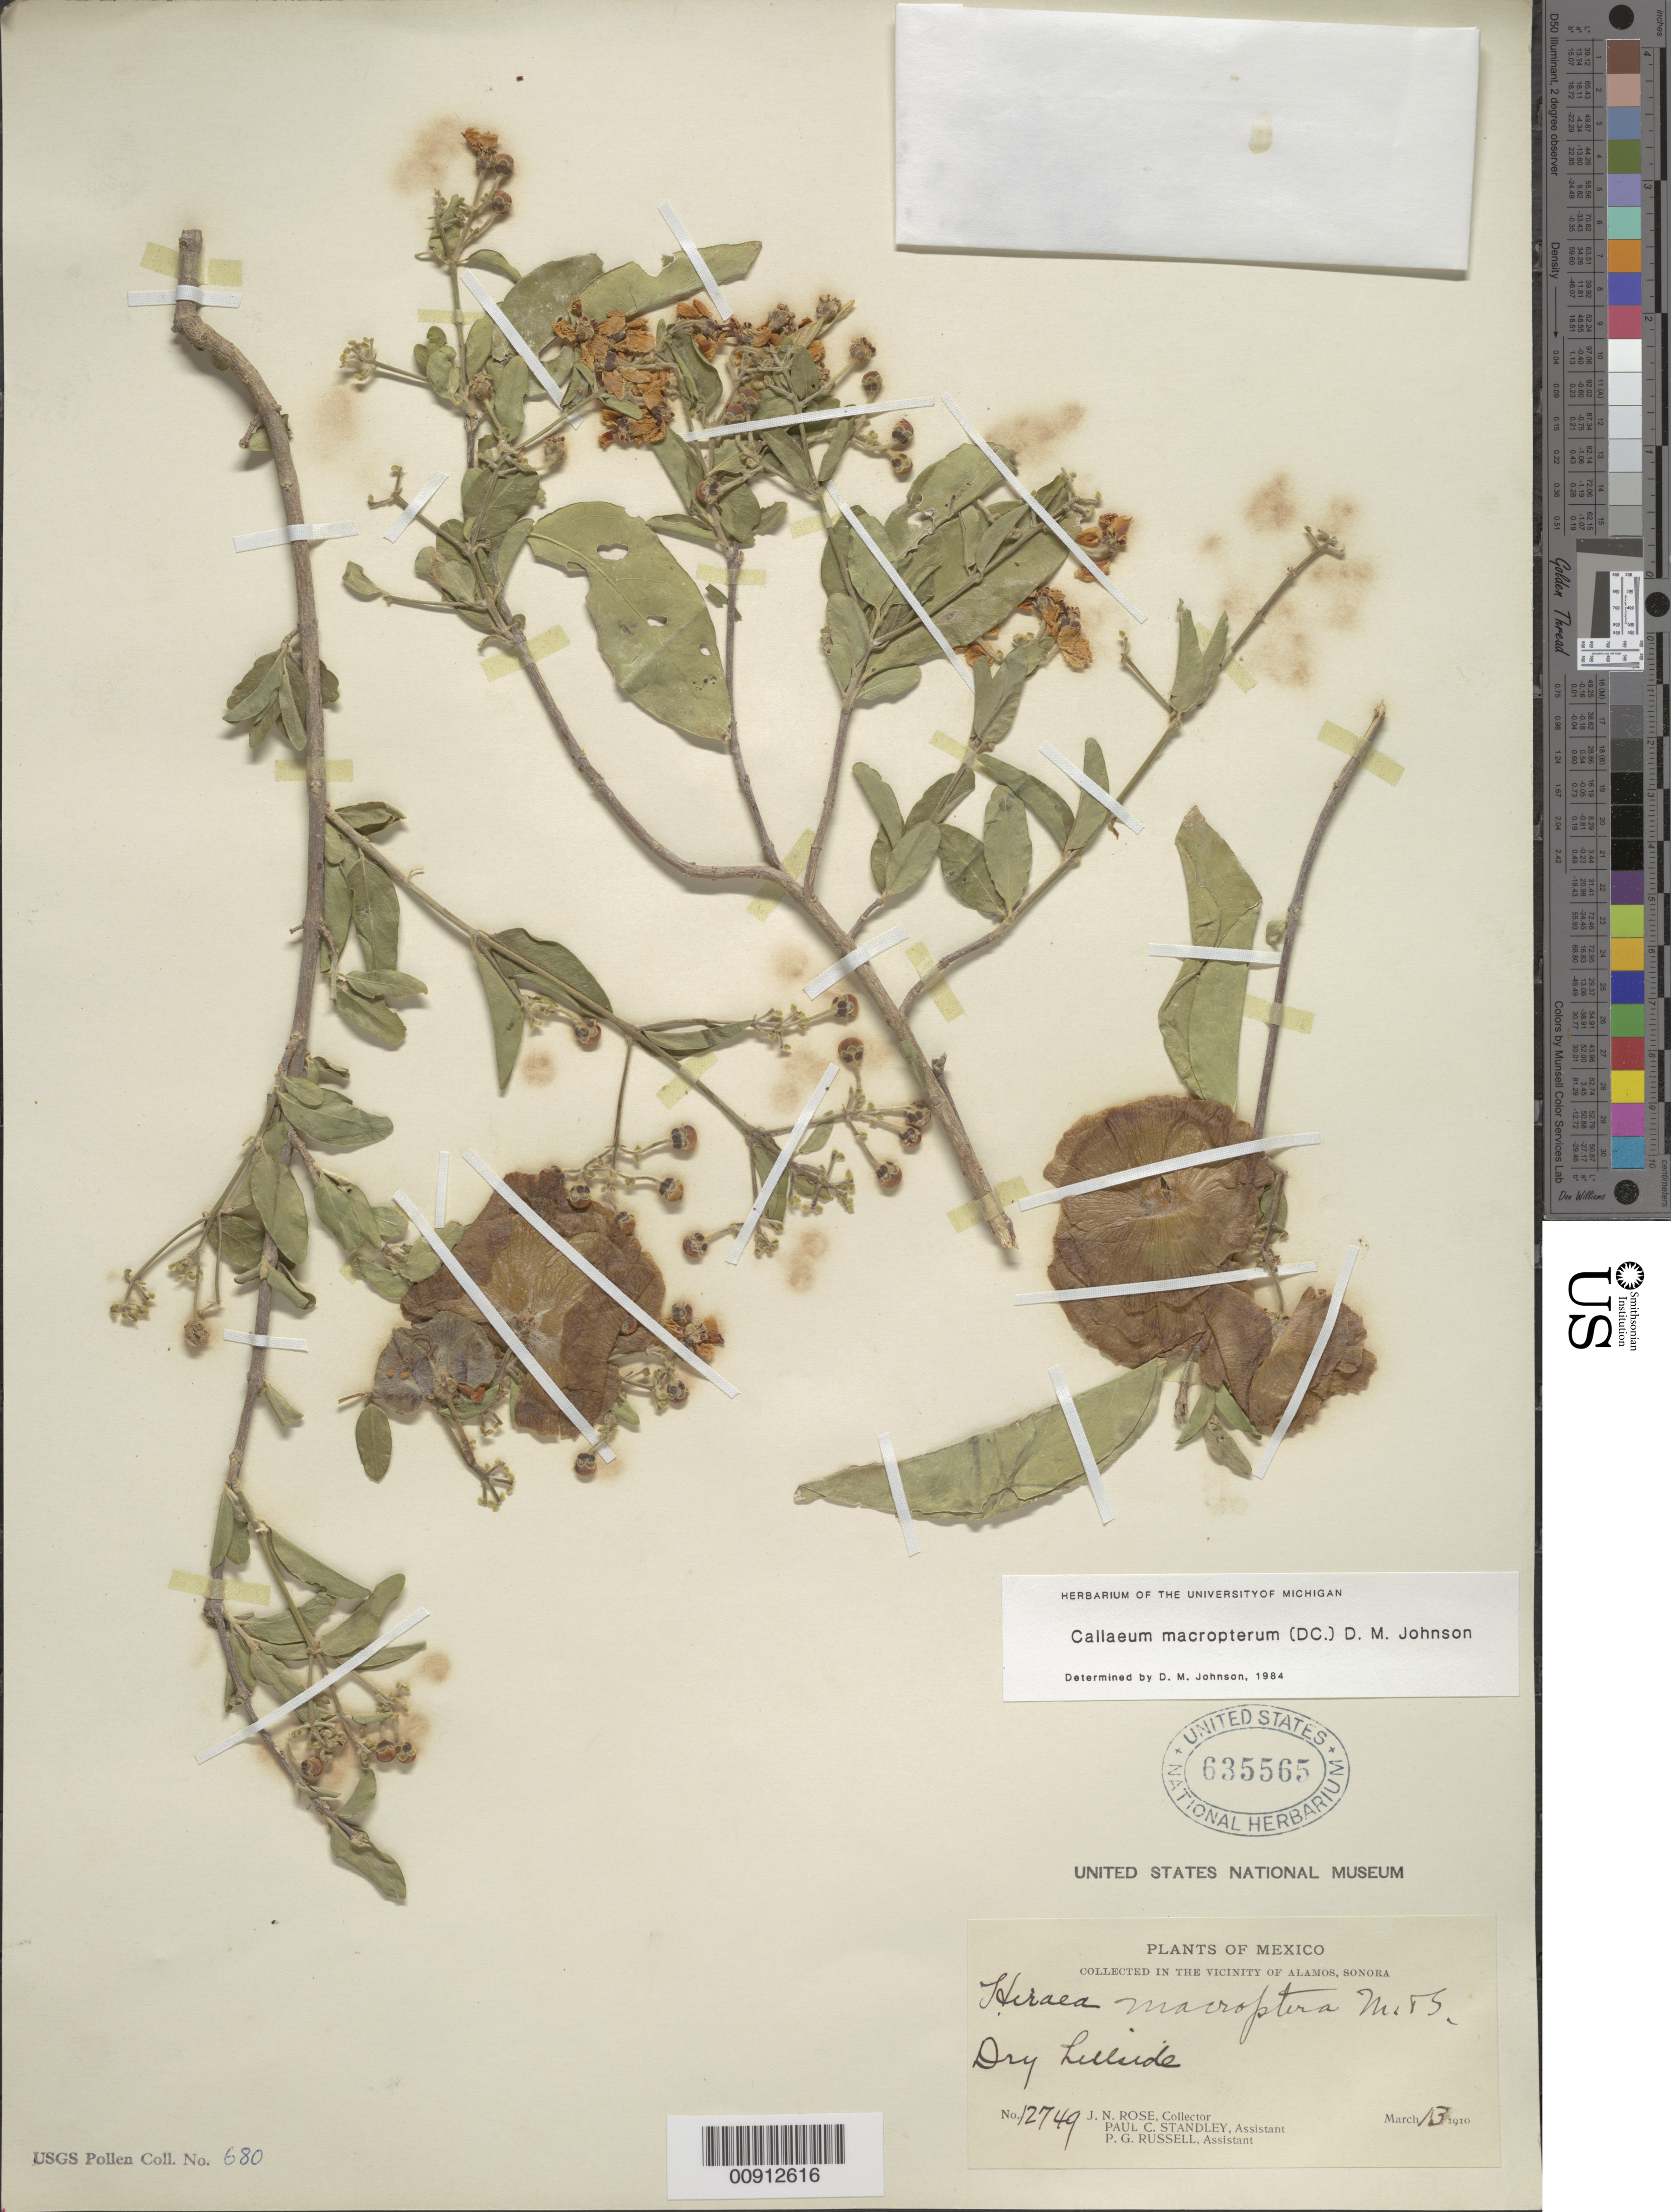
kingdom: Plantae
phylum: Tracheophyta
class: Magnoliopsida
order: Malpighiales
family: Malpighiaceae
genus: Callaeum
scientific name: Callaeum macropterum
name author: (Moc. & Sessé ex DC.) D.M. Johnson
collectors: J. N. Rose, P. C. Standley & P. G. Russell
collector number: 12749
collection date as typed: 13 Mar 1910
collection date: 1910-03-13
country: Mexico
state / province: Sonora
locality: Vicinity of Alamos, Sonora.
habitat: Dry hillside.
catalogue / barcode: US 635565